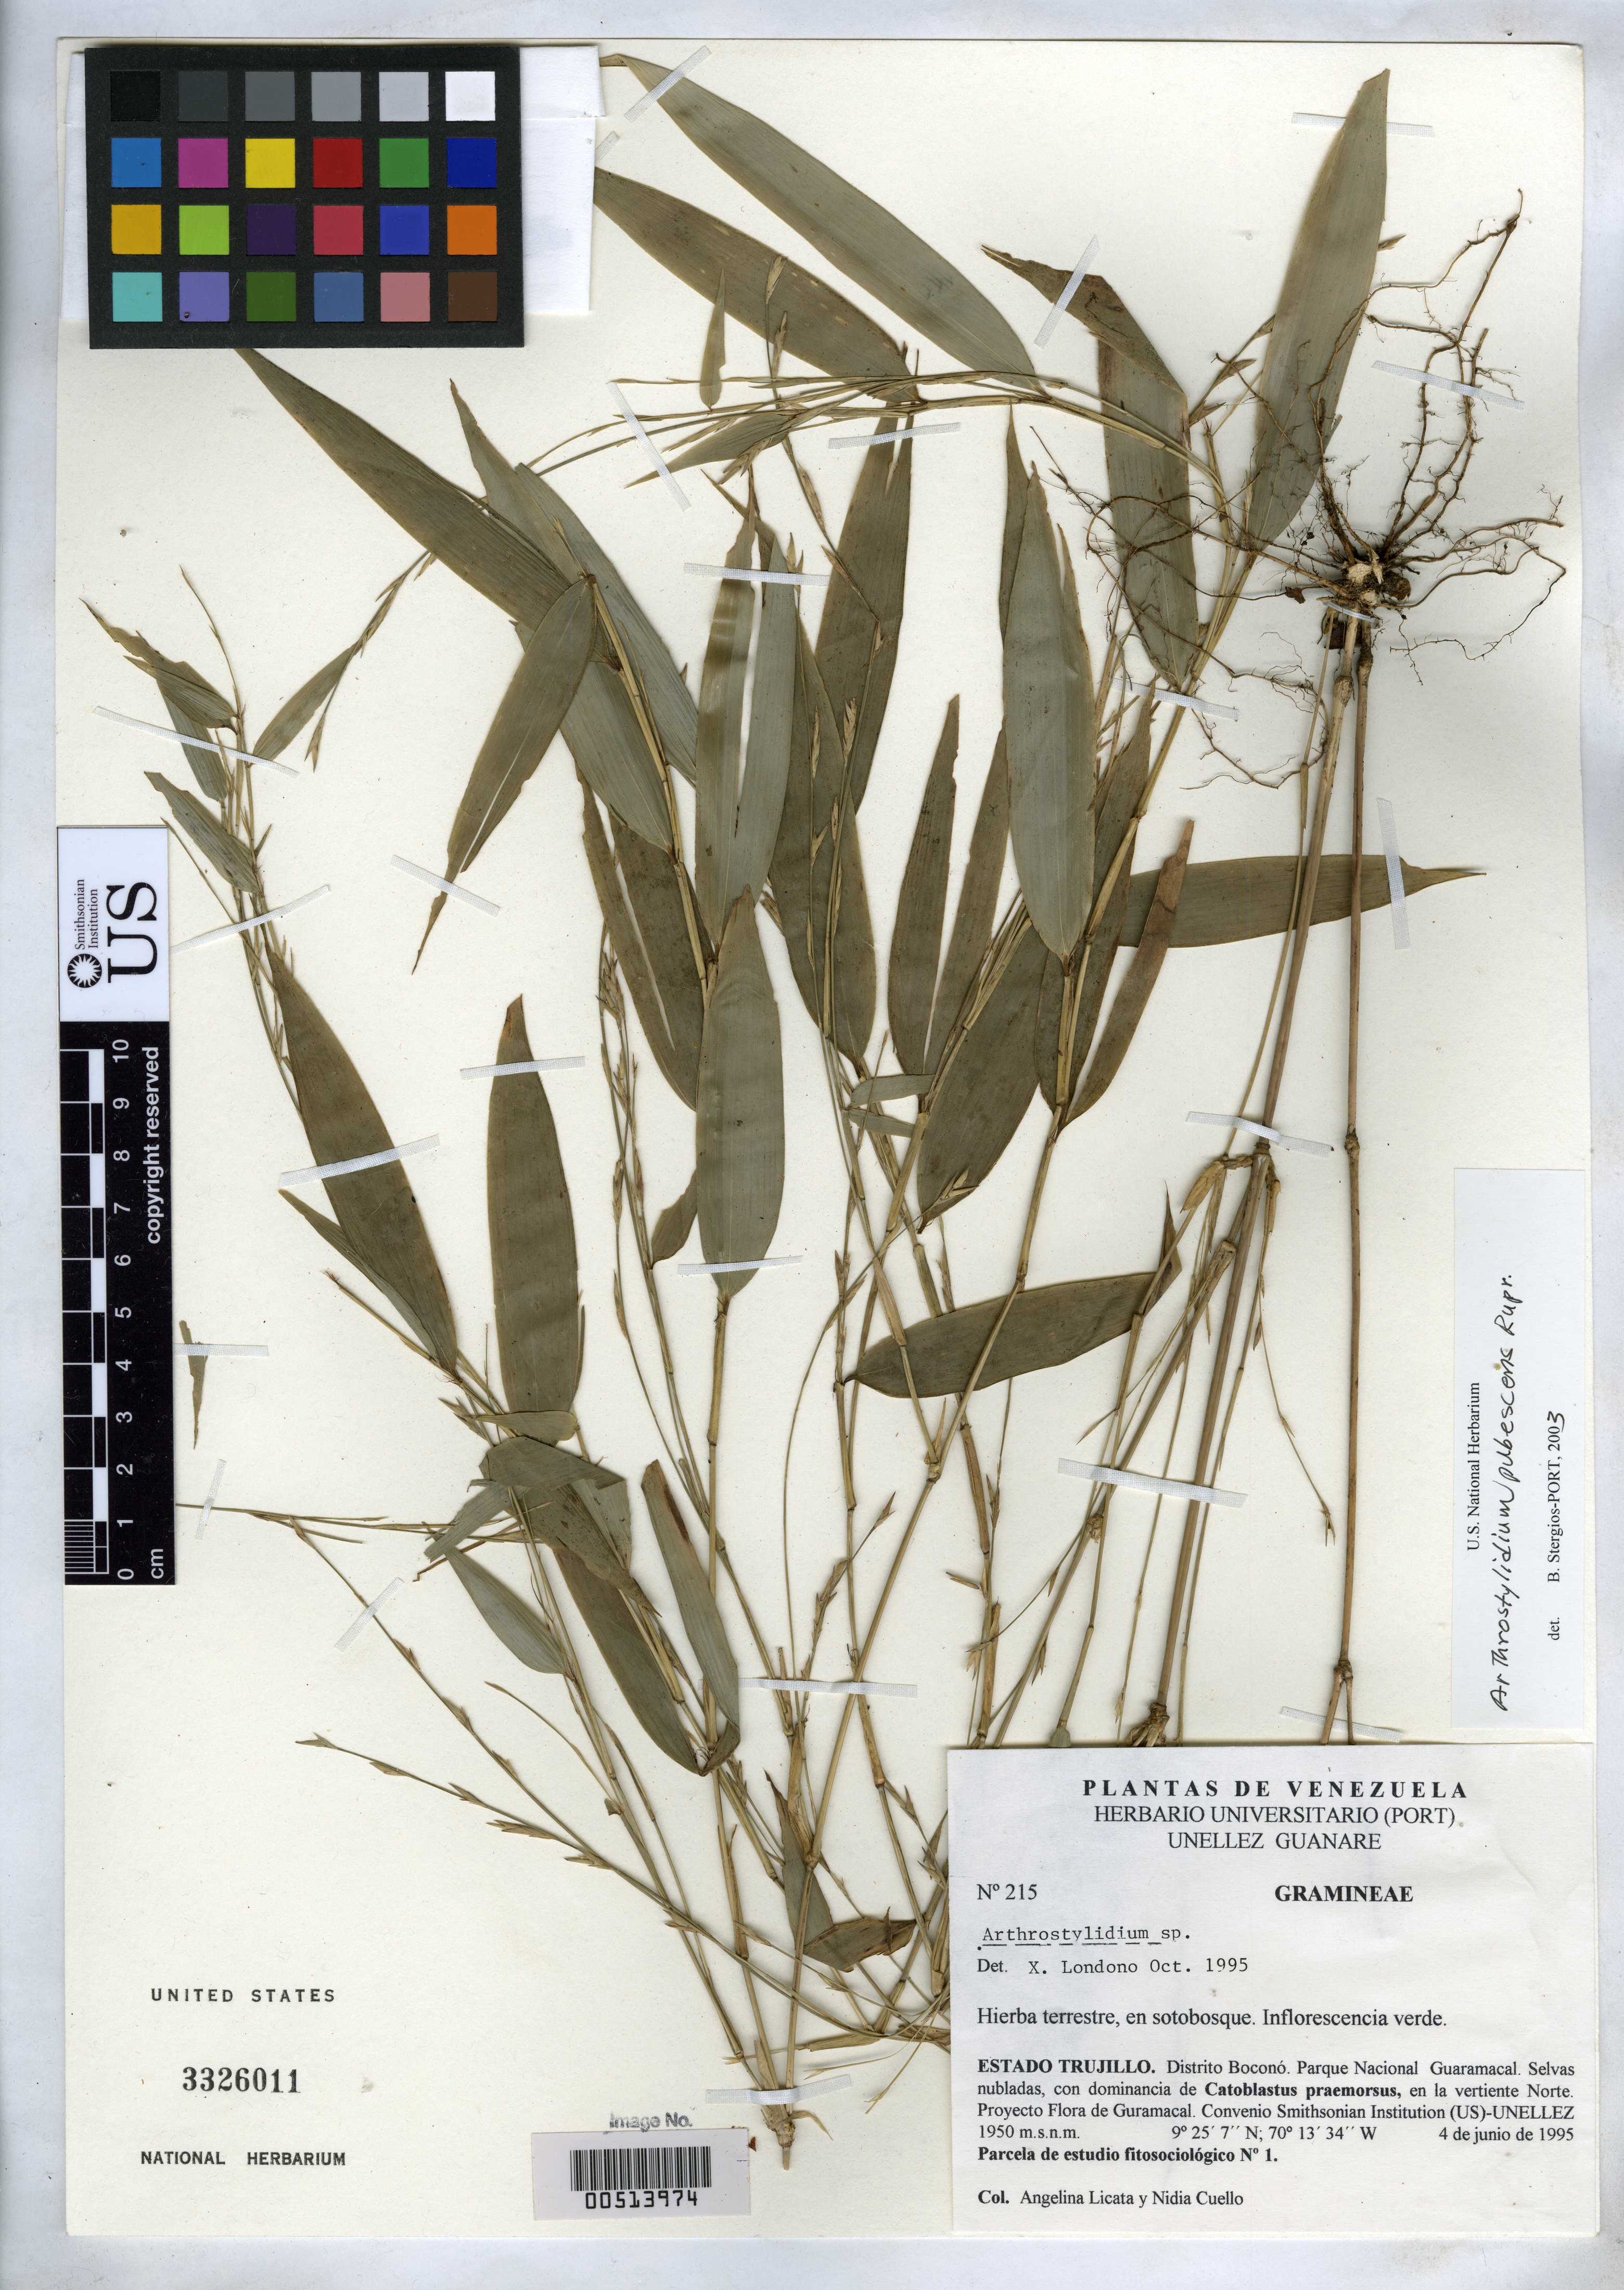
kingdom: Plantae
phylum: Tracheophyta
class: Liliopsida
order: Poales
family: Poaceae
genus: Arthrostylidium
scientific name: Arthrostylidium pubescens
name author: Rupr.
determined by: Londoño, X., (TULV), Jardin Botanico "Juan Maria Cespedes"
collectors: A. Licata & N. L. Cuello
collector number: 215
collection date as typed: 04 Jun 1995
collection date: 1995-06-04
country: Venezuela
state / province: Trujillo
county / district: Boconó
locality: Parque Nacional Guaramacal, vertiente N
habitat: Selvas nubladas, con dominancia de Catoblastus praemorsus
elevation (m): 1950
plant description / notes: ISC, PORT, US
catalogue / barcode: US 3326011